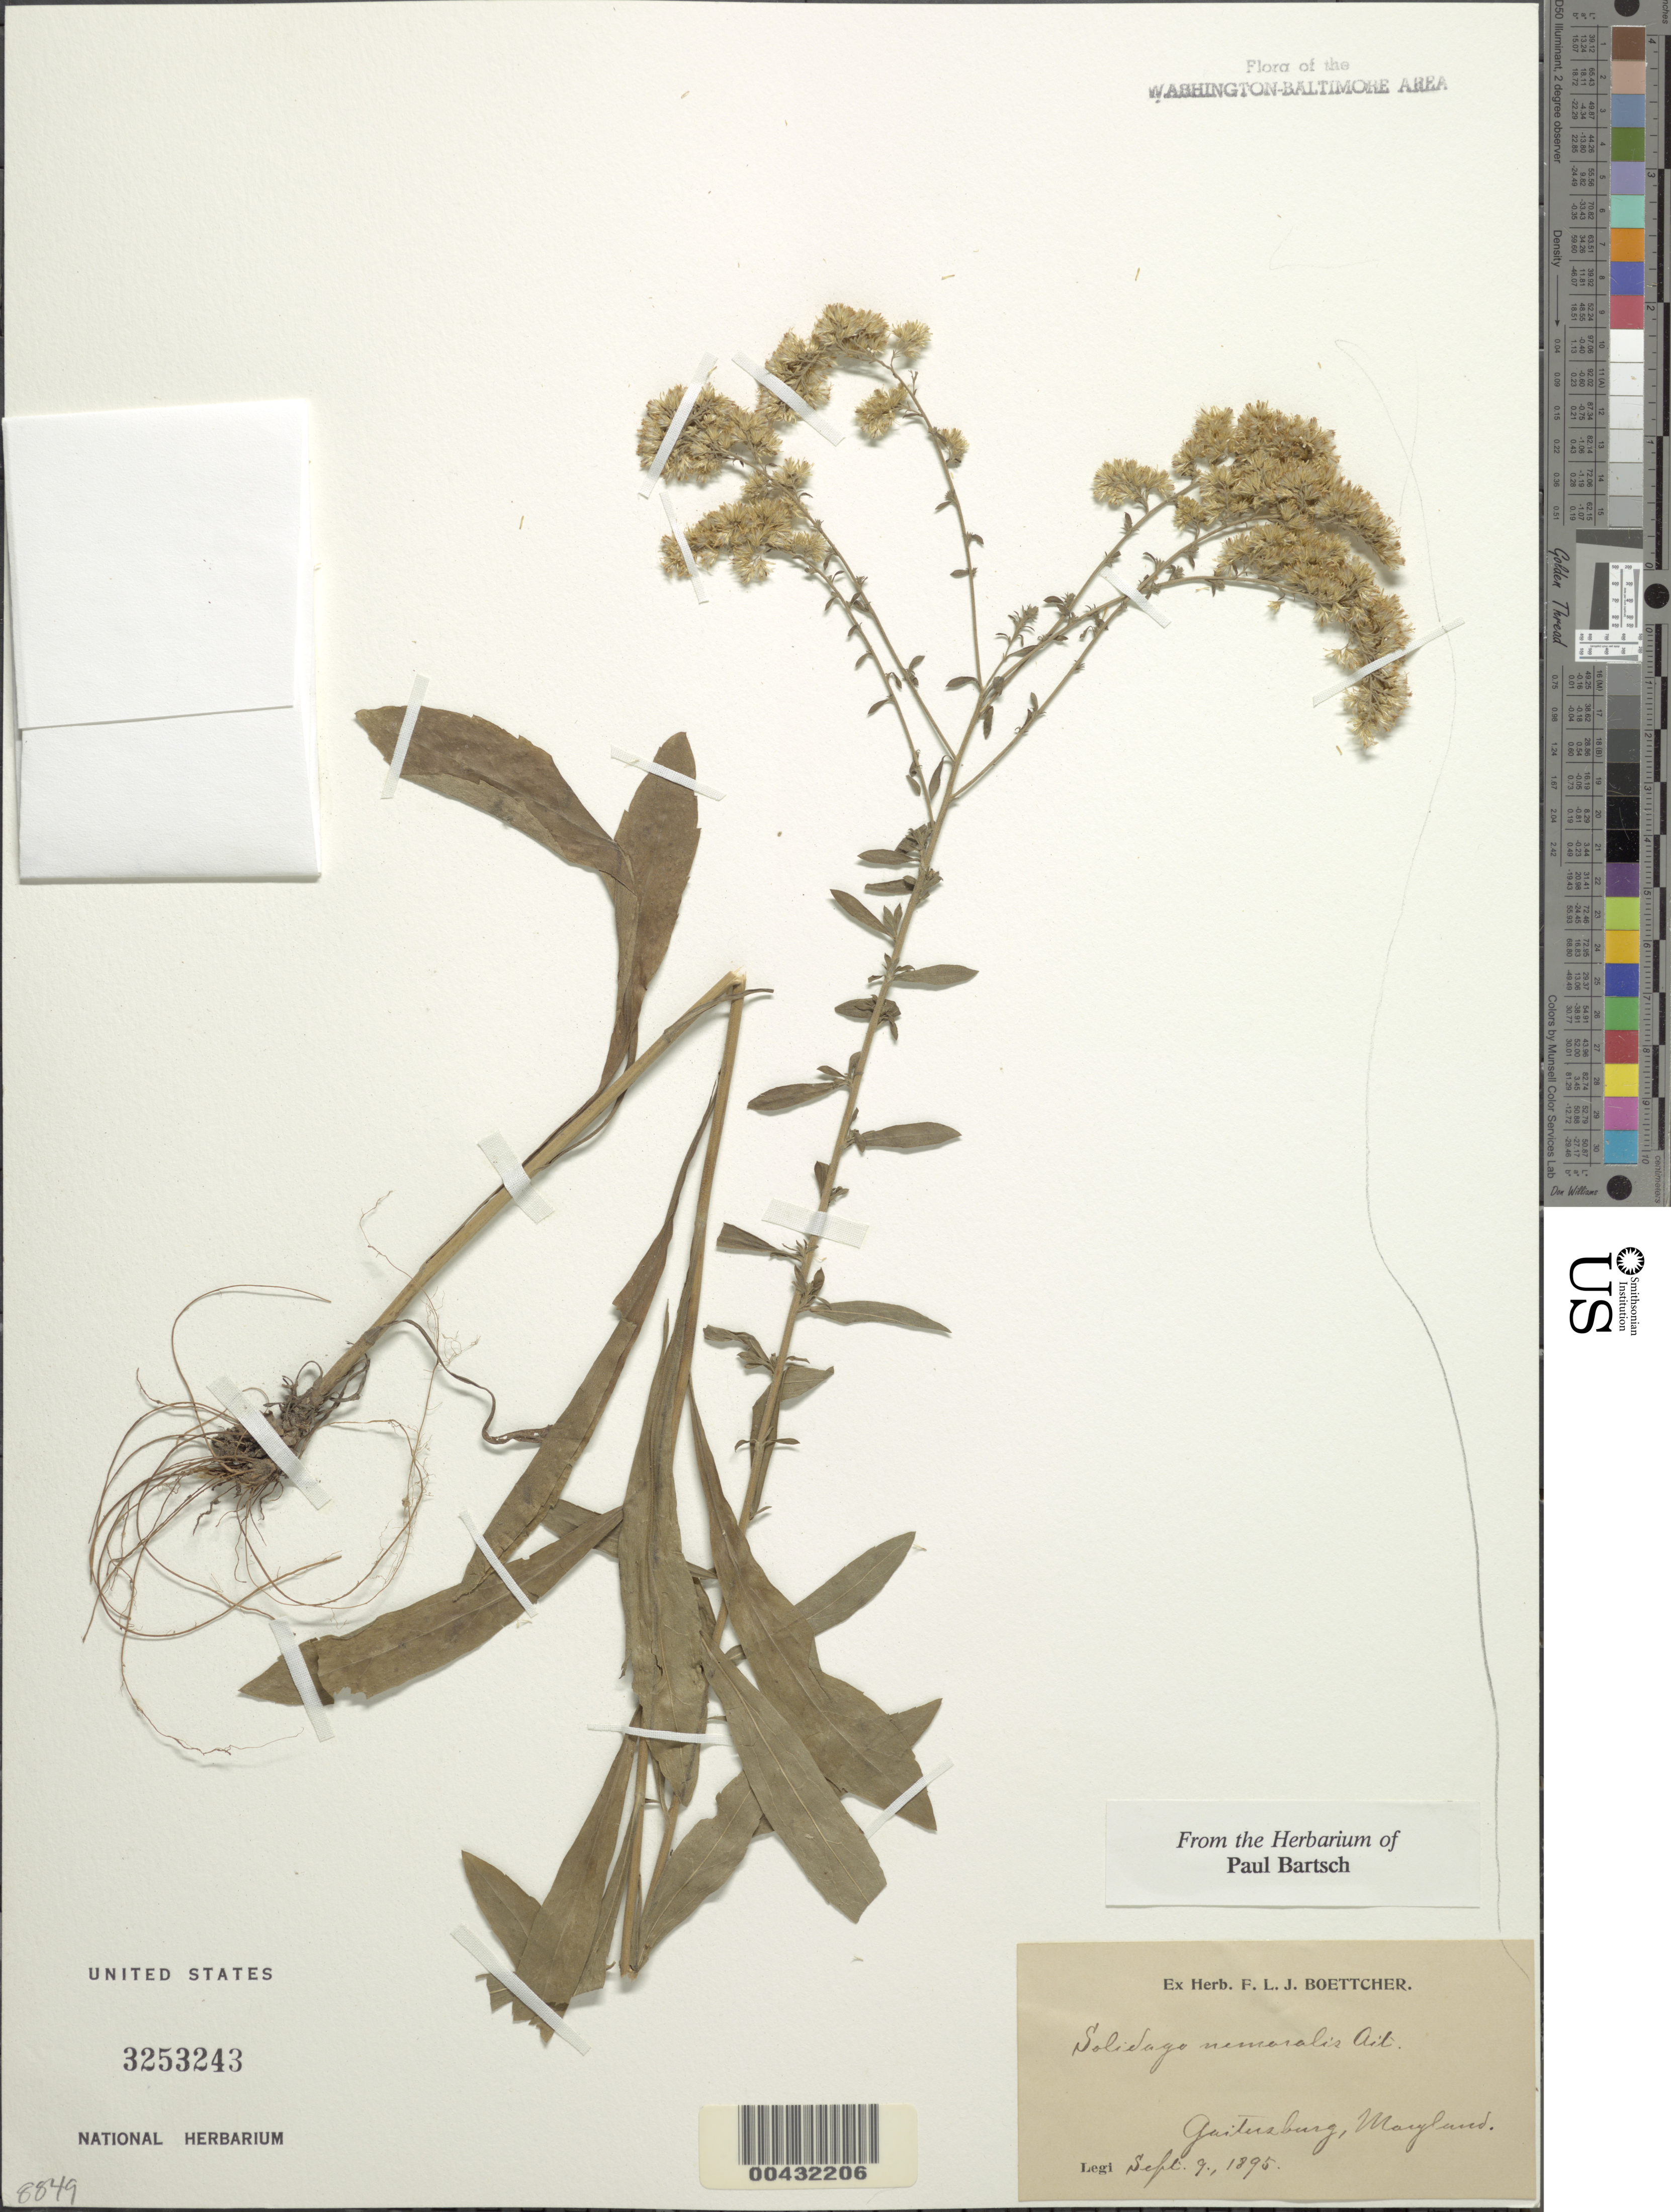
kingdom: Plantae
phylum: Tracheophyta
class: Magnoliopsida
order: Asterales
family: Asteraceae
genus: Solidago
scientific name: Solidago nemoralis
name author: Aiton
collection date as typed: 09 Sep 1895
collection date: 1895-09-09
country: United States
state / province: Maryland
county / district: Montgomery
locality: Gaithersburg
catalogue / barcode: US 3253243